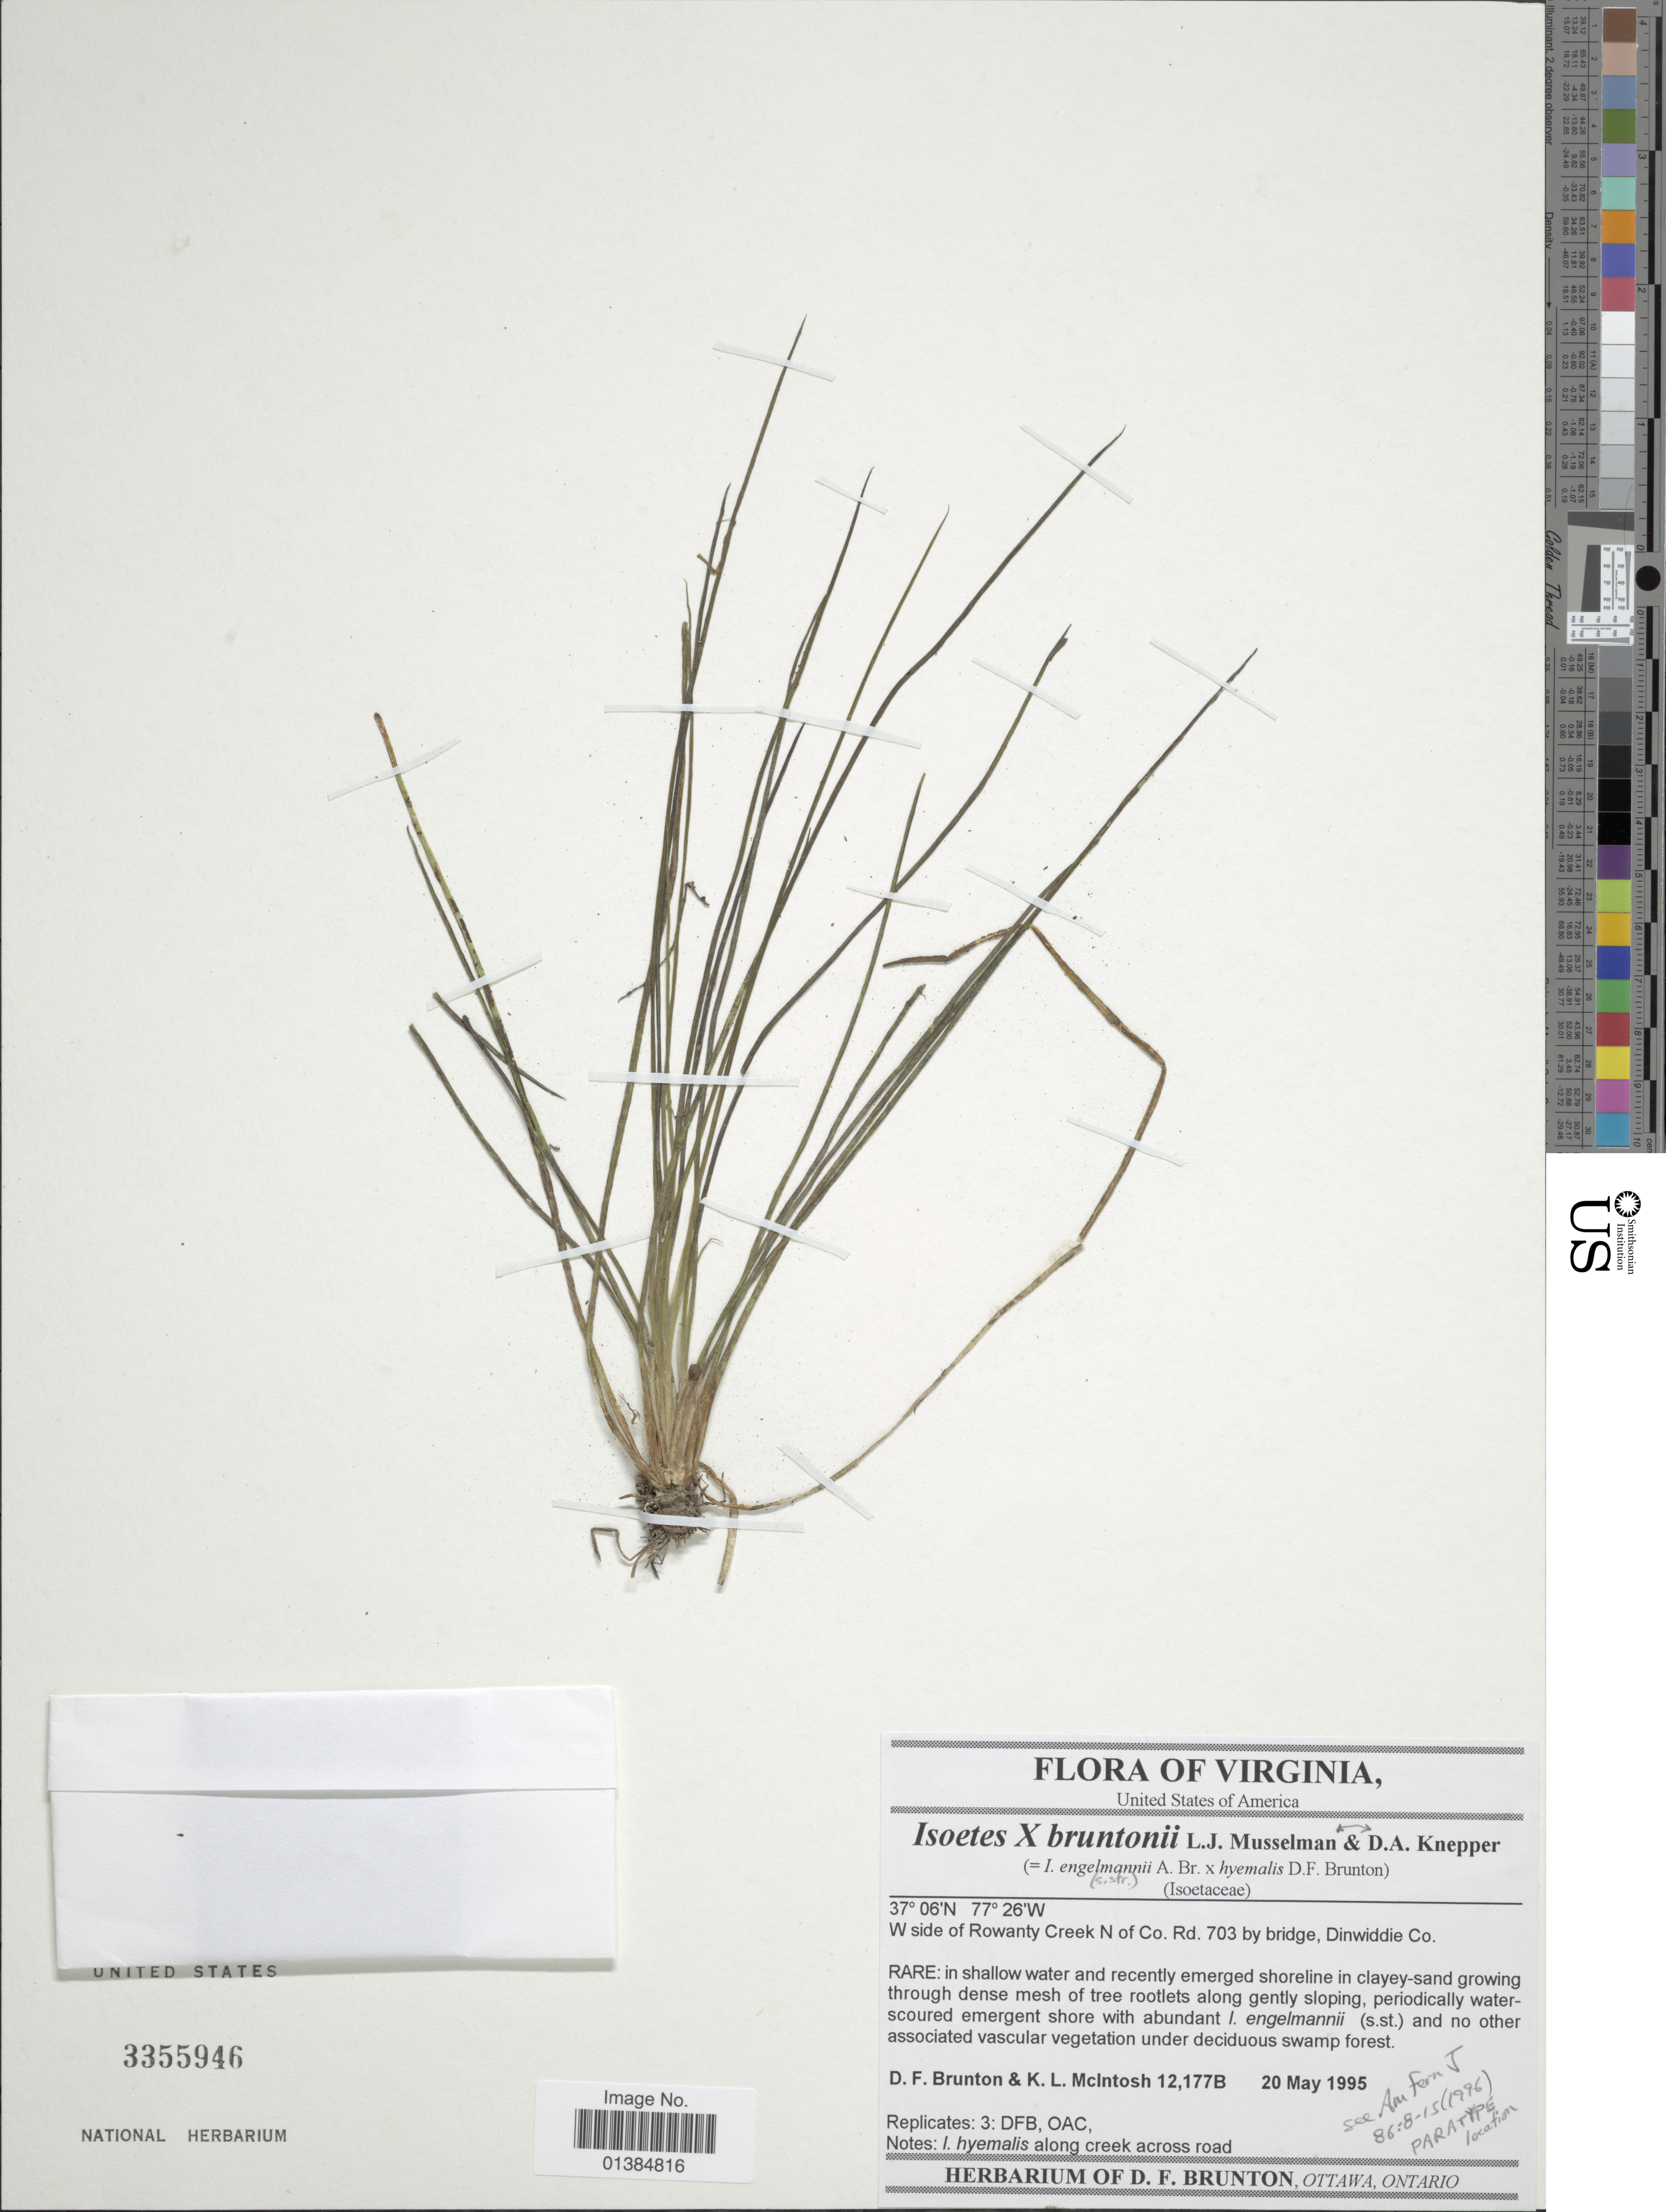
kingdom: Plantae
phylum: Tracheophyta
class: Lycopodiopsida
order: Isoetales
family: Isoetaceae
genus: Isoetes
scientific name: Isoetes x bruntonii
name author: Knepper & Musselman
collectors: D. Brunton & K. McIntosh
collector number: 12177B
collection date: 1995-05-20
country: United States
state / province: Virginia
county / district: Dinwiddie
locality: W side of Rowanty Creek N of Co. Rd. 703 by bridge, Dinwiddie Co.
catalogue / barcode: US 3355946